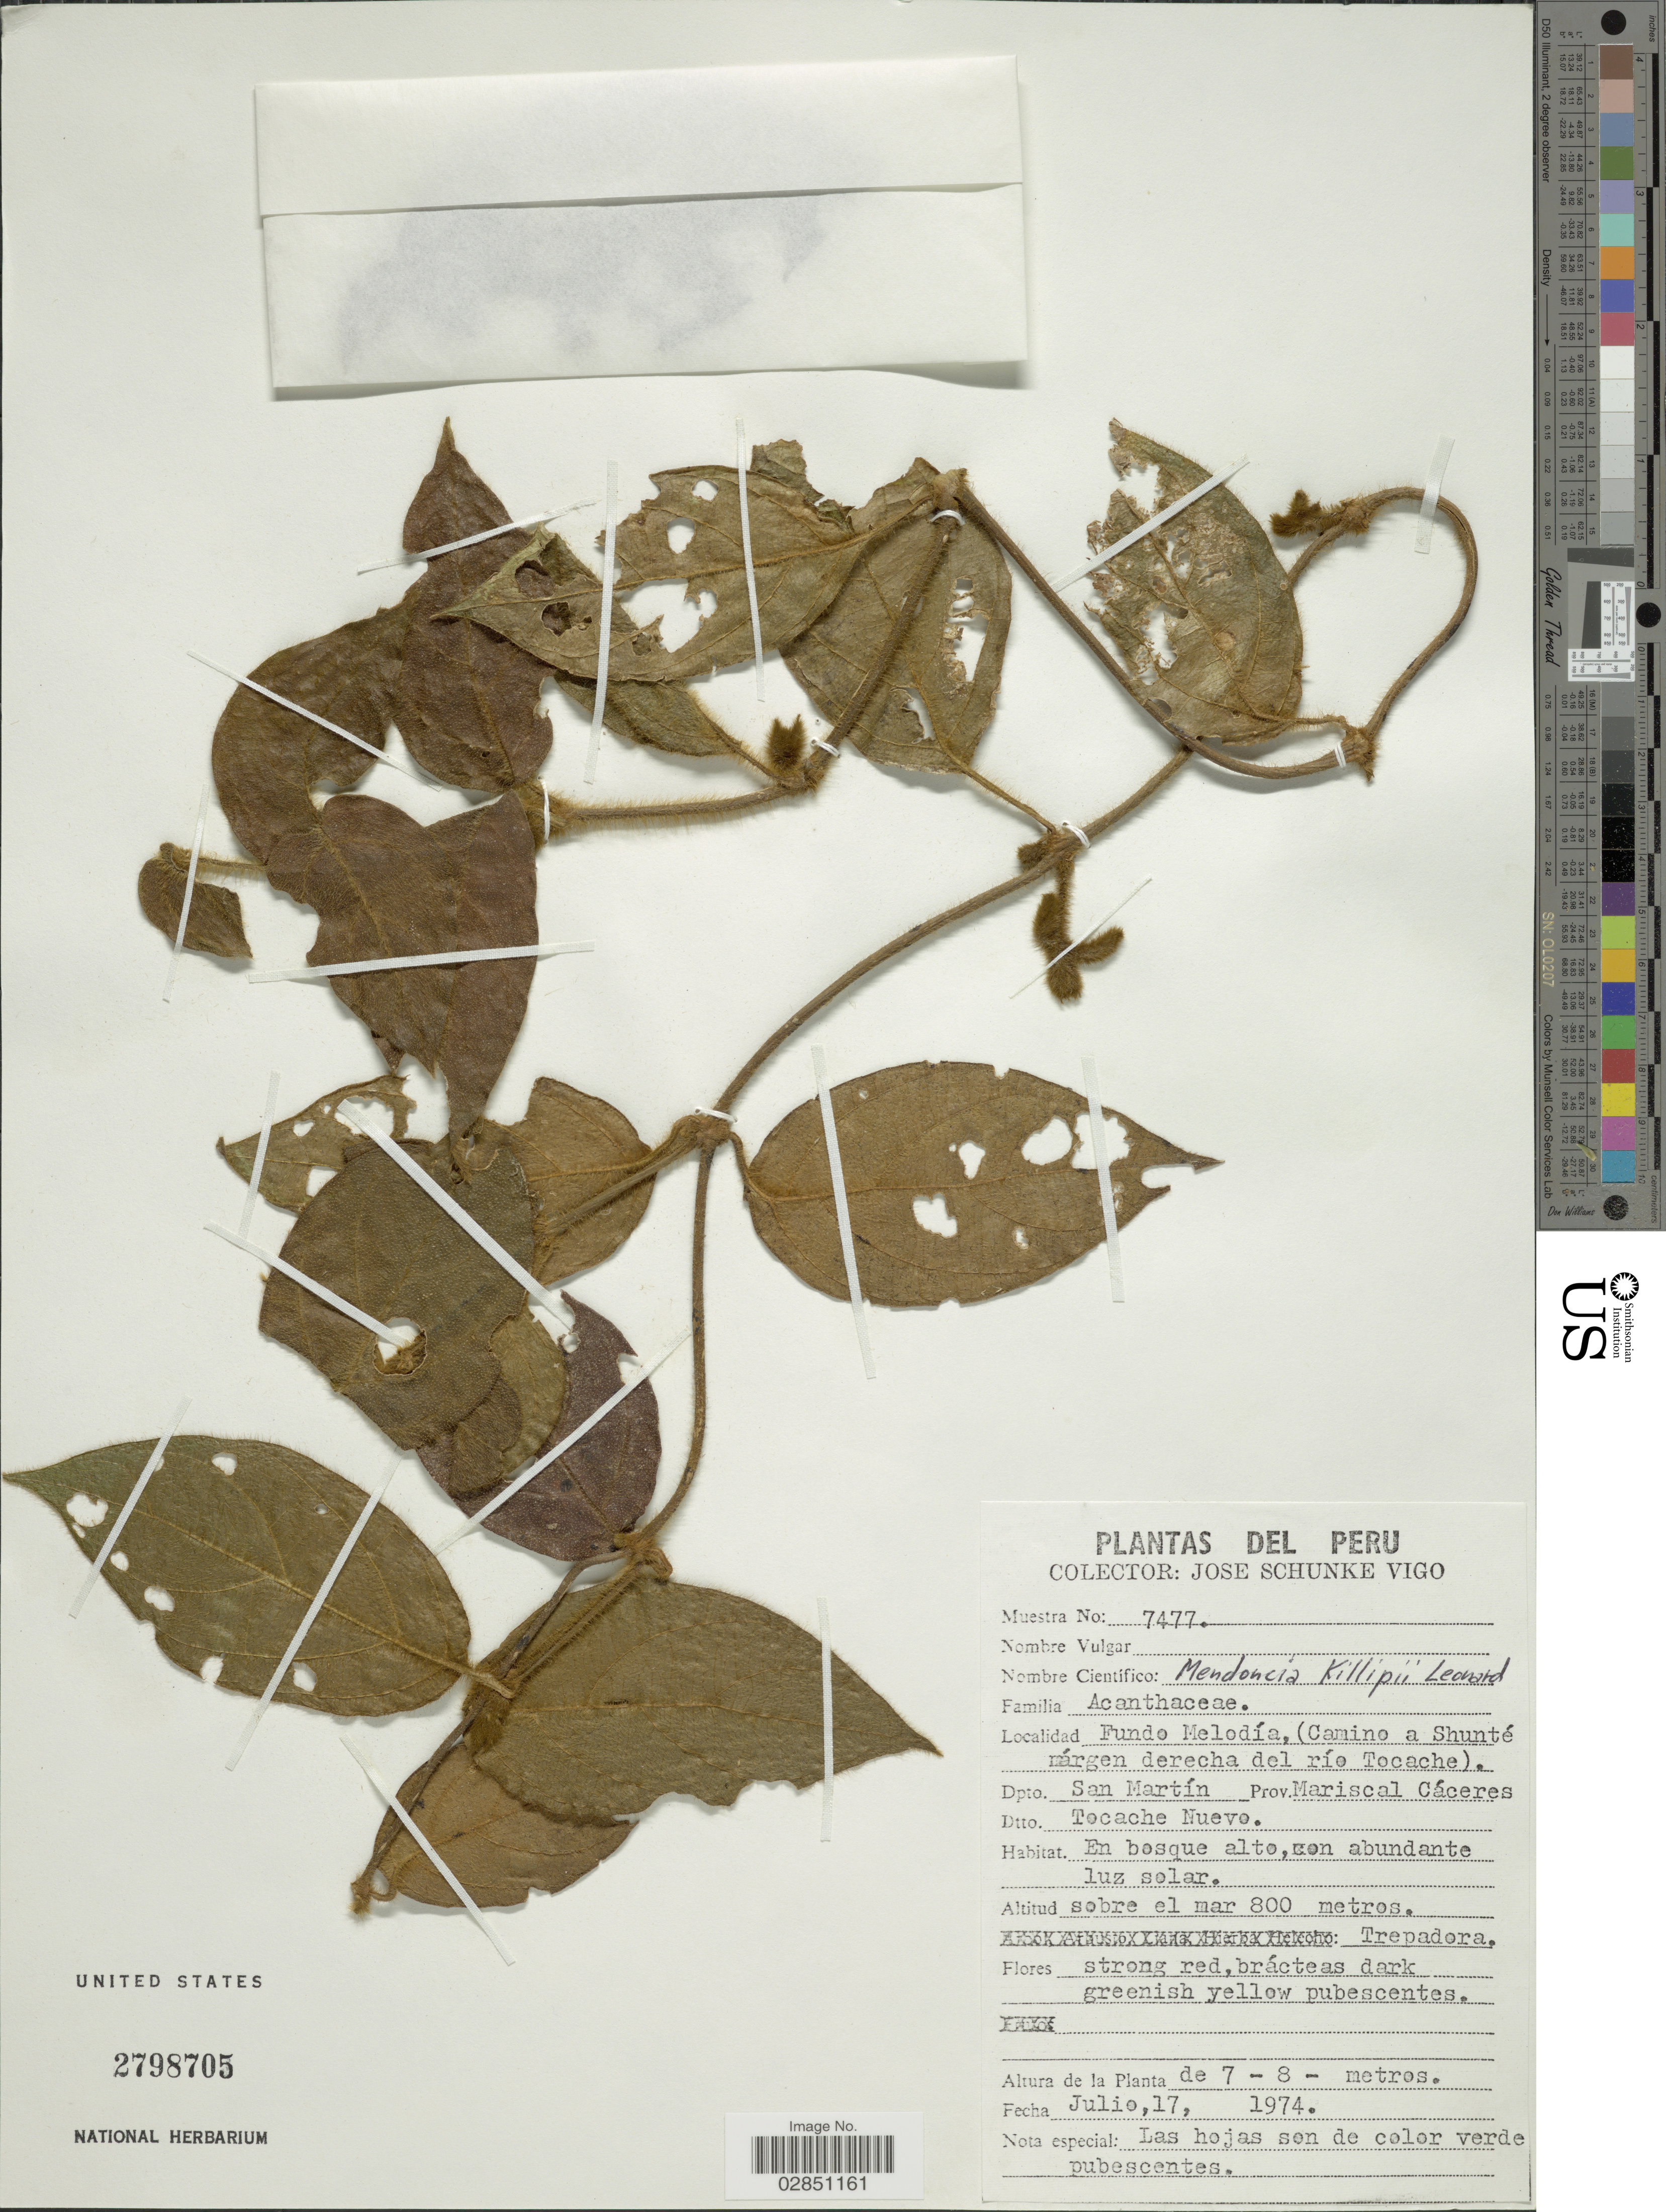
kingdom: Plantae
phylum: Tracheophyta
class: Magnoliopsida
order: Lamiales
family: Acanthaceae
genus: Mendoncia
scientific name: Mendoncia killipii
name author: Leonard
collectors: J. Schunke Vigo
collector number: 7477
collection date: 1974-07-17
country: Peru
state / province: San Martín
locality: Fundo Melodía, (Camino a Shunté márgen derecha del río Tocache). Dpto. San Martín. Prov. Mariscal Cáceres. Dtto. Tocache Nuevo.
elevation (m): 800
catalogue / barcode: US 2798705